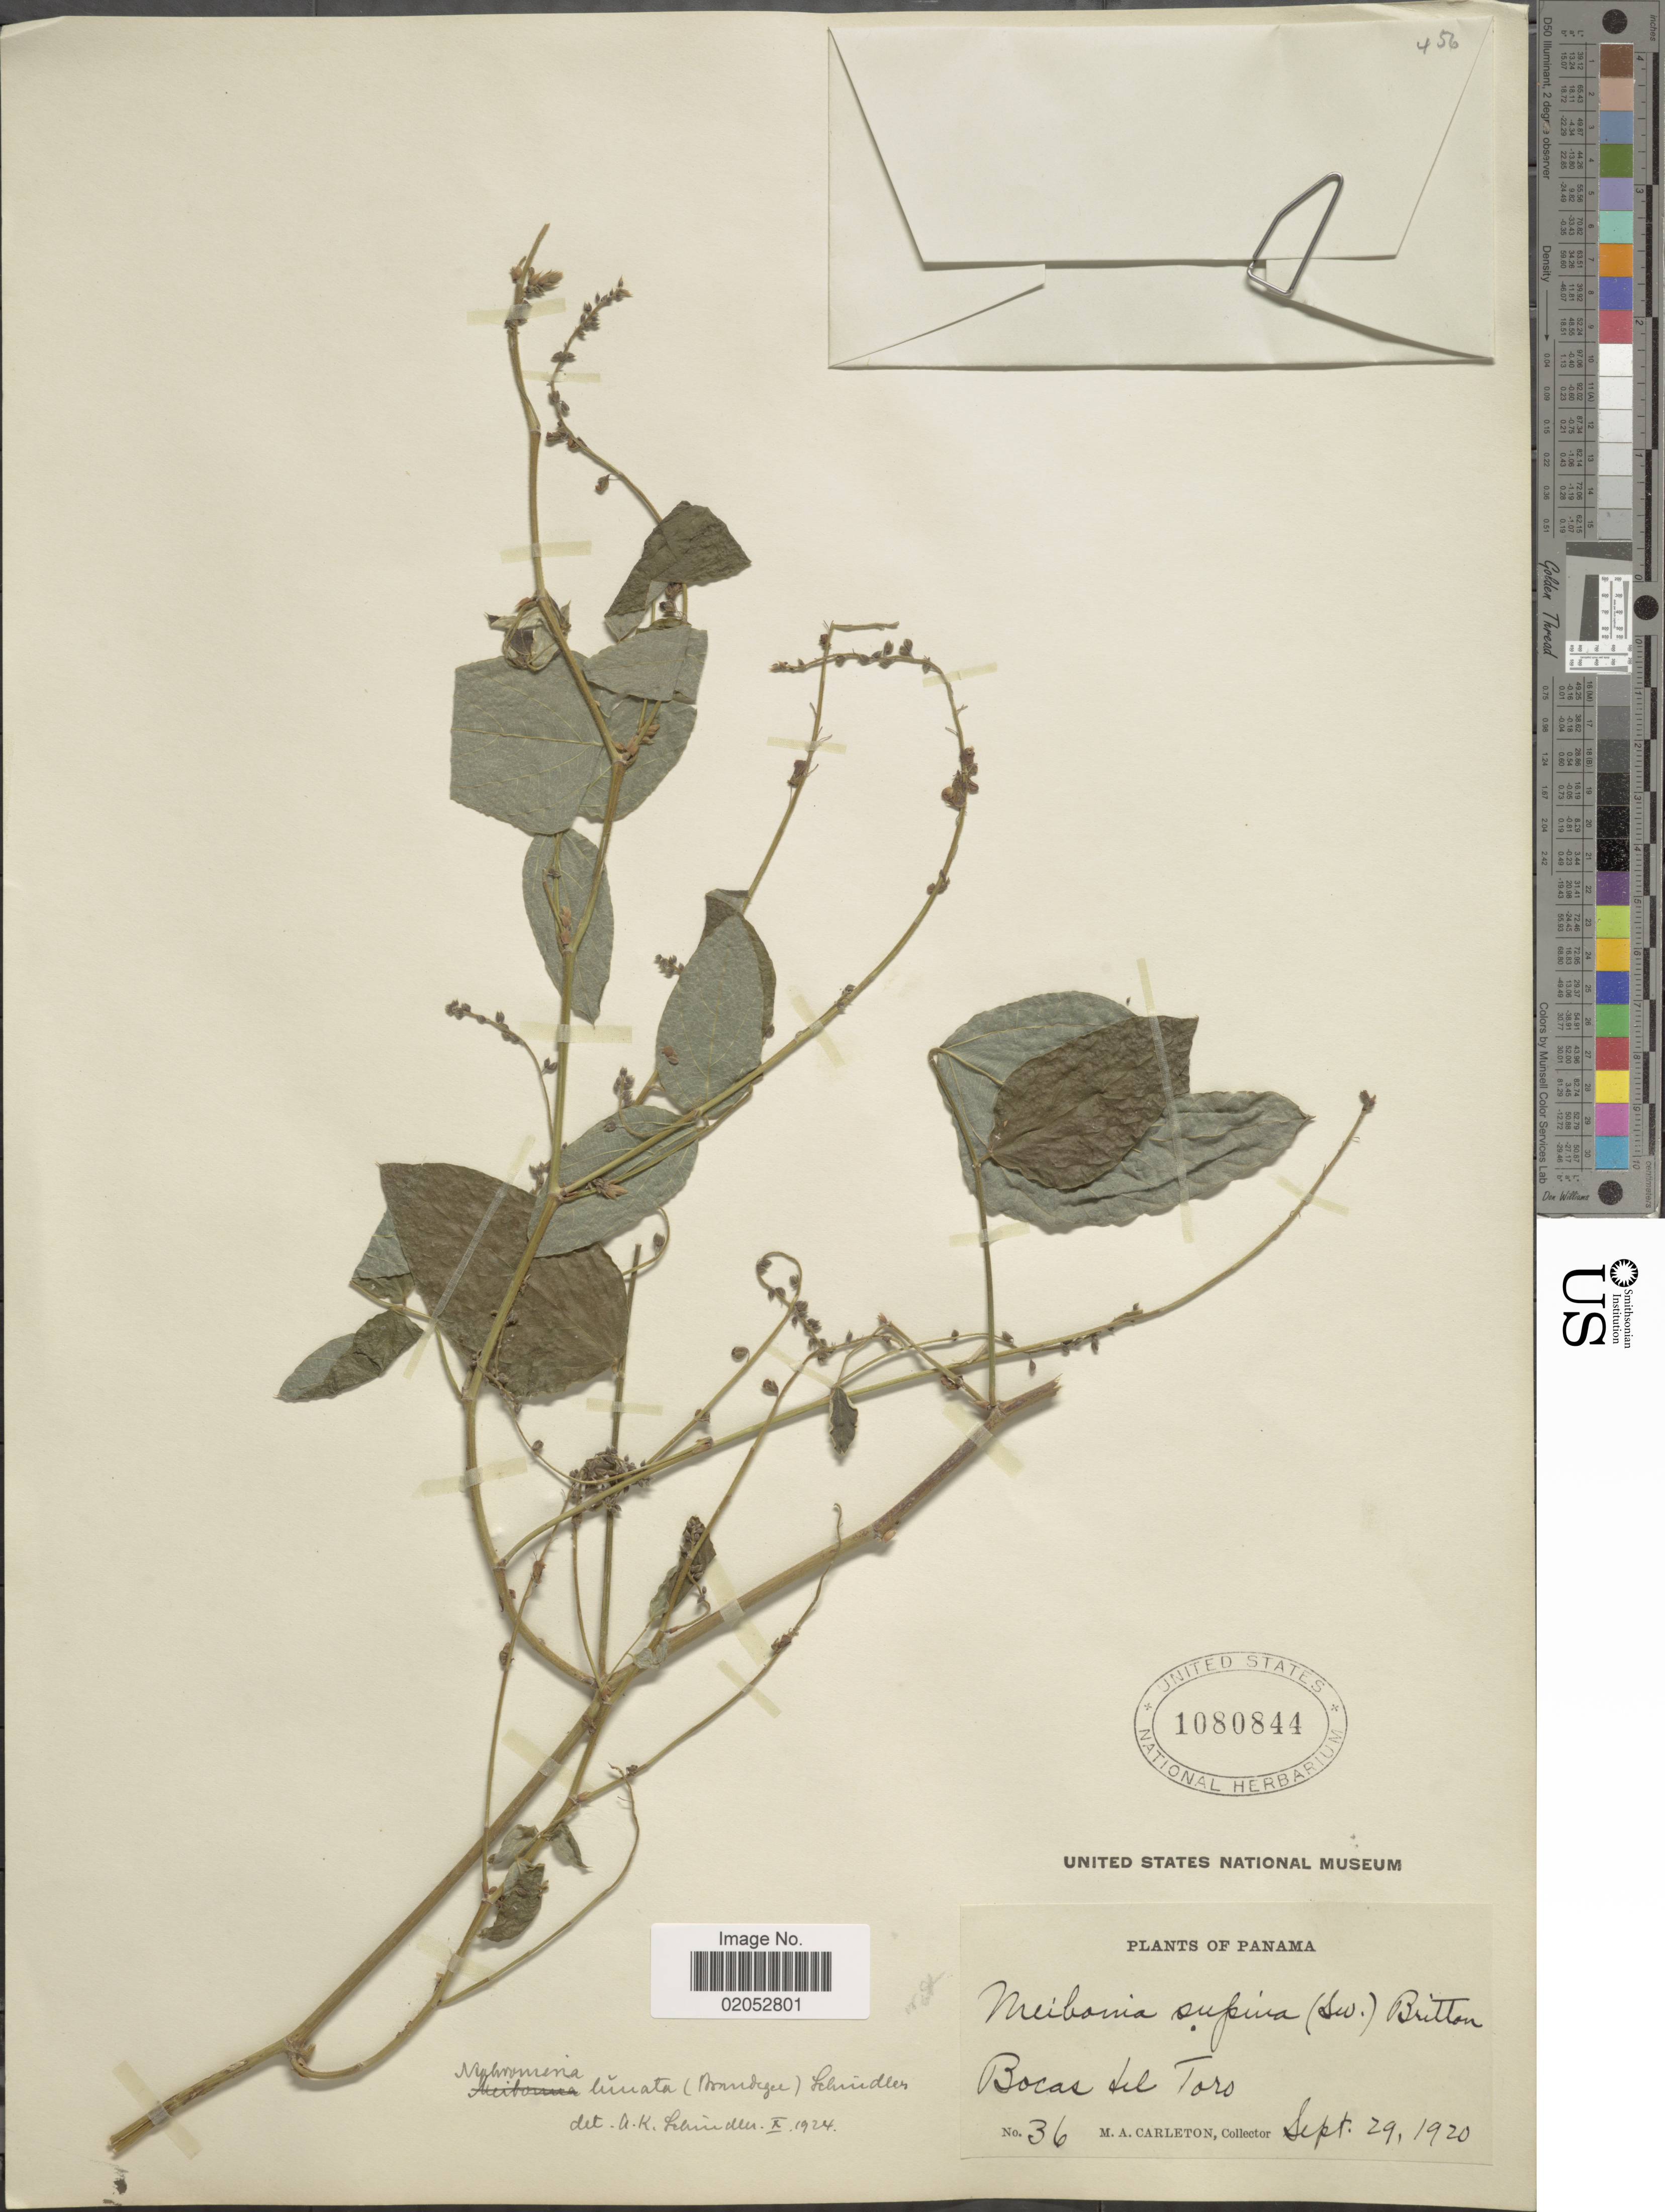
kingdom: Plantae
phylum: Tracheophyta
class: Magnoliopsida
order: Fabales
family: Fabaceae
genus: Desmodium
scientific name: Desmodium purpusii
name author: Brandegee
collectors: M. A. Carleton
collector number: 36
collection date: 1920-09-29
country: Panama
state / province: Bocas del Toro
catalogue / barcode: US 1080844